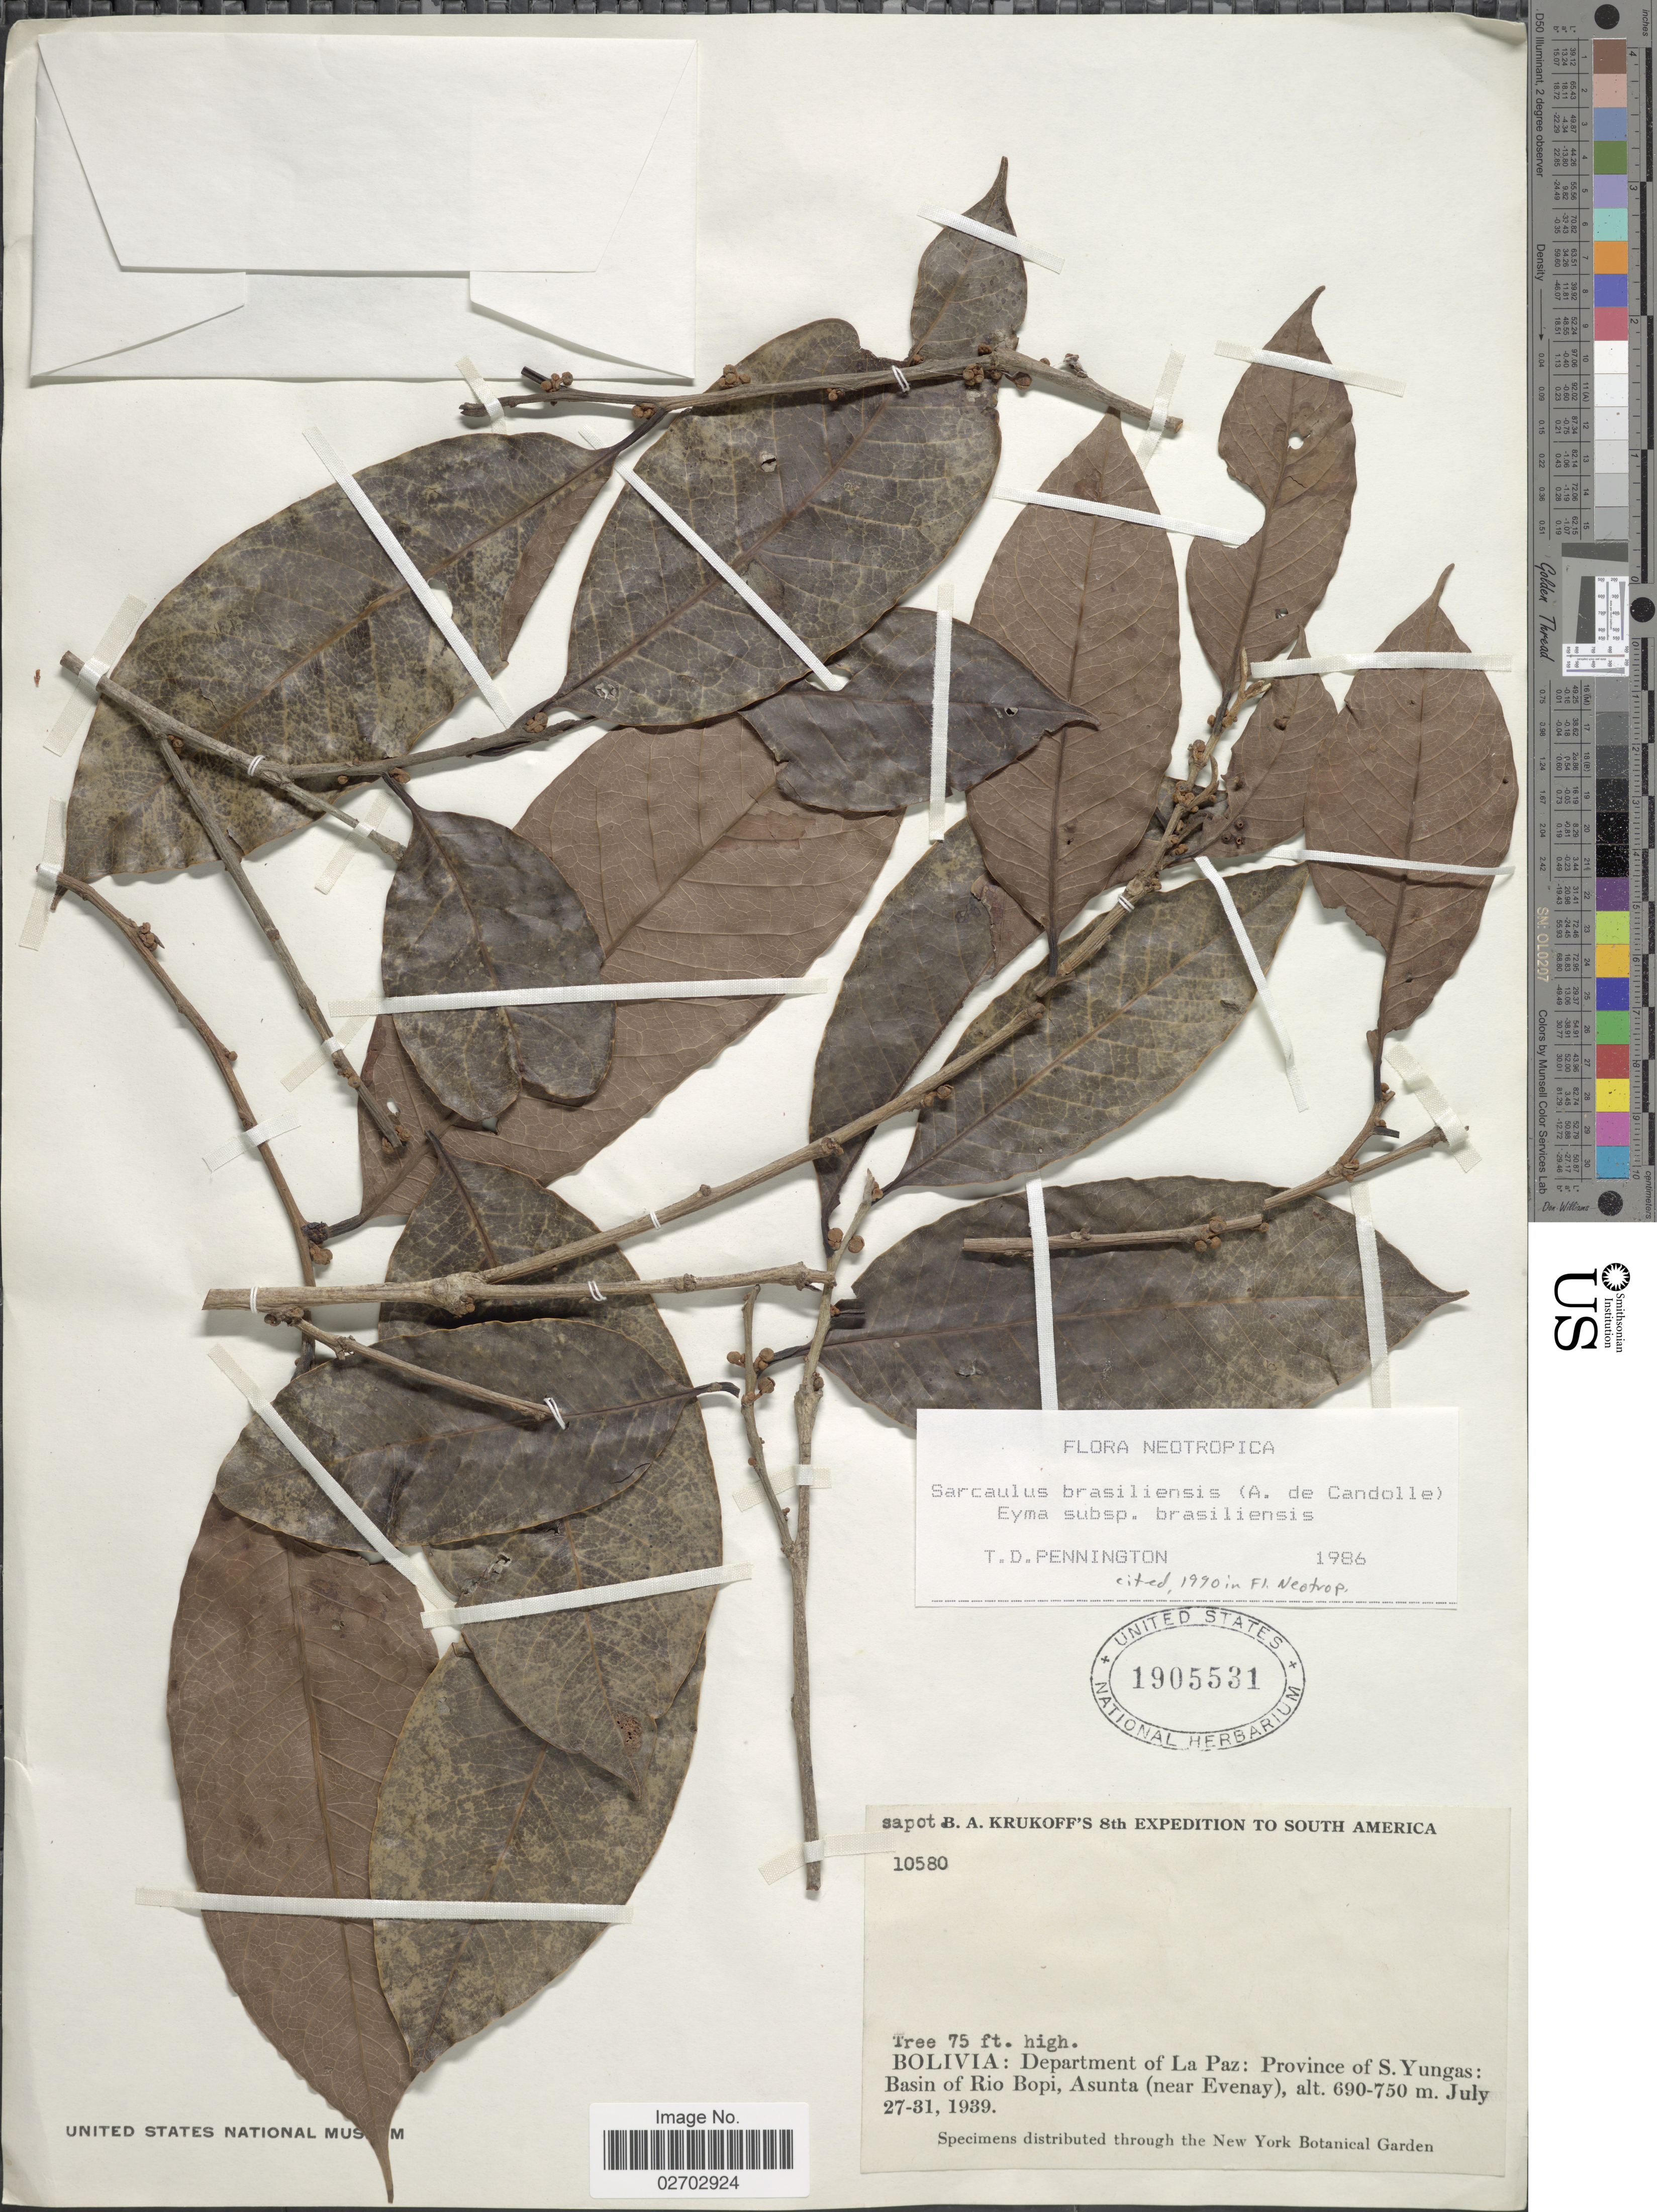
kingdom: Plantae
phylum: Tracheophyta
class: Magnoliopsida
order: Ericales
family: Sapotaceae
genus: Sarcaulus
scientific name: Sarcaulus brasiliensis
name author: (A. DC.) Eyma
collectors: B. A. Krukoff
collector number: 10580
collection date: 1939-07-27/1939-07-31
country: Bolivia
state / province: La Paz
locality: Province of S. Yungas: Basin of Rio Bopi, Asunta (near Evenay)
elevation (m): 690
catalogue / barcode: US 1905531